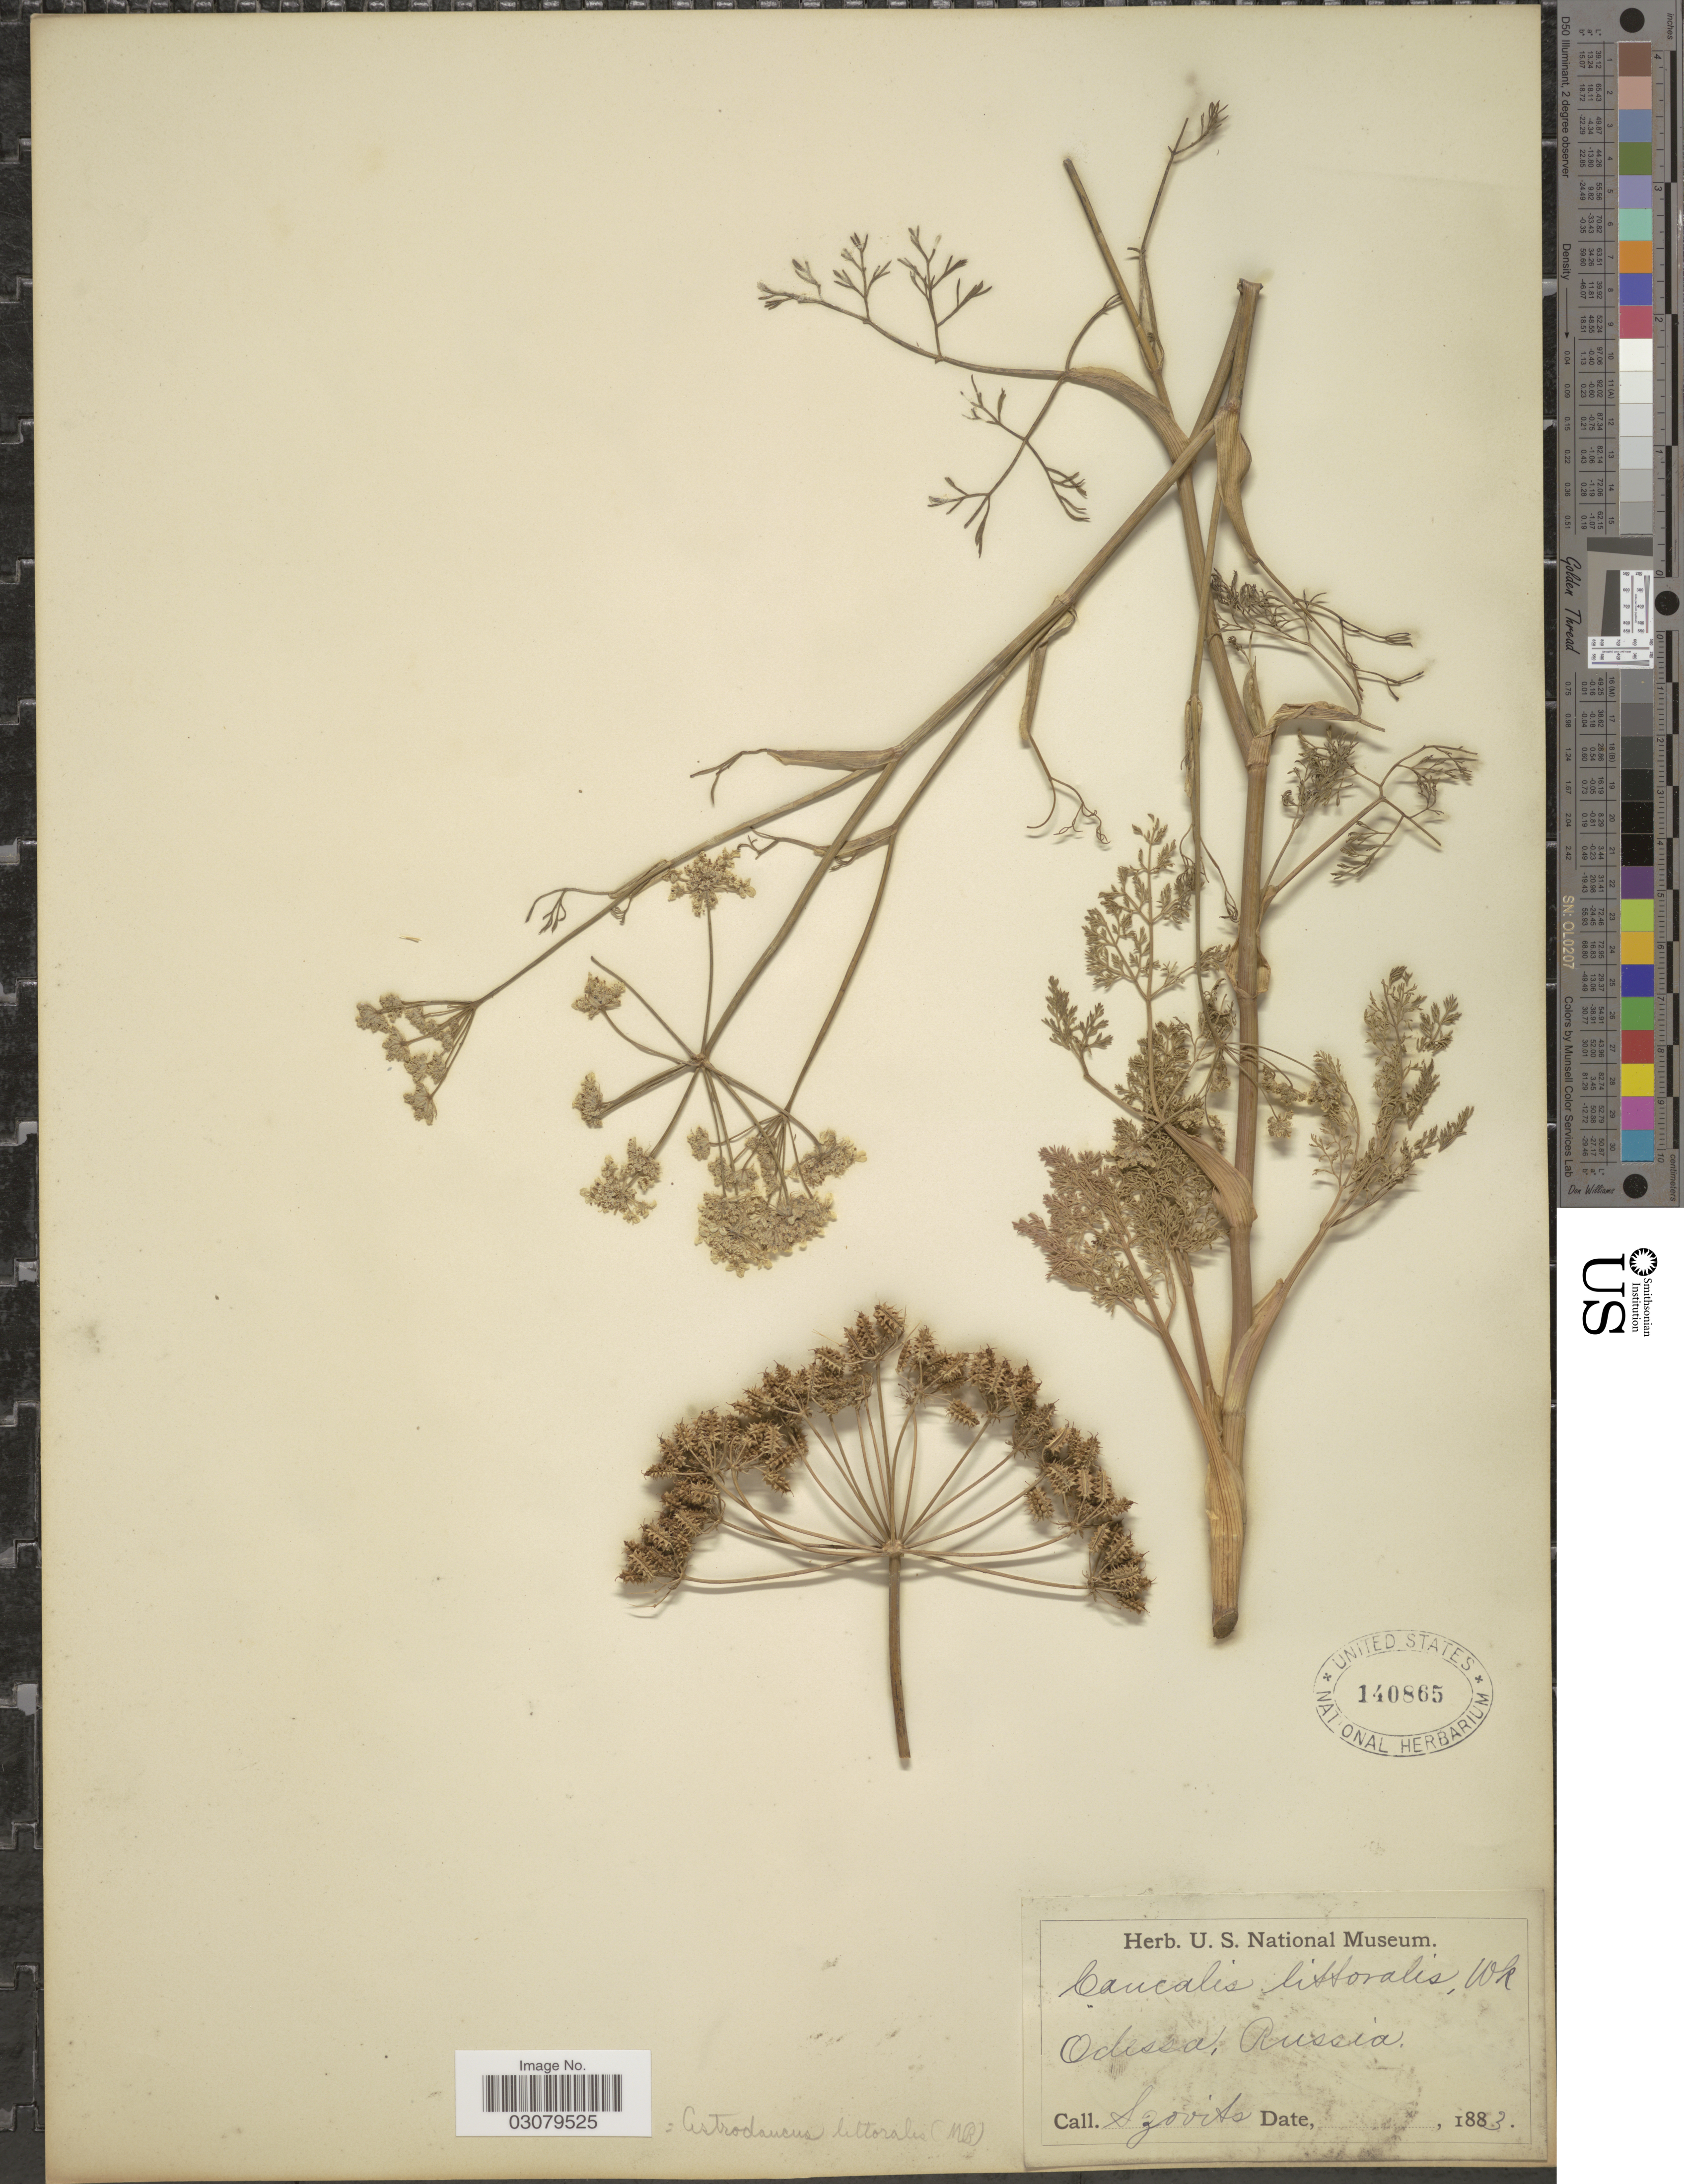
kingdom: Plantae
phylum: Tracheophyta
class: Magnoliopsida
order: Apiales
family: Apiaceae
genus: Astrodaucus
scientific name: Astrodaucus littoralis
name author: (M. Bieb.) Drude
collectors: Szovits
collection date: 1883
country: Ukraine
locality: Odessa, Russia.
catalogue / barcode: US 140865